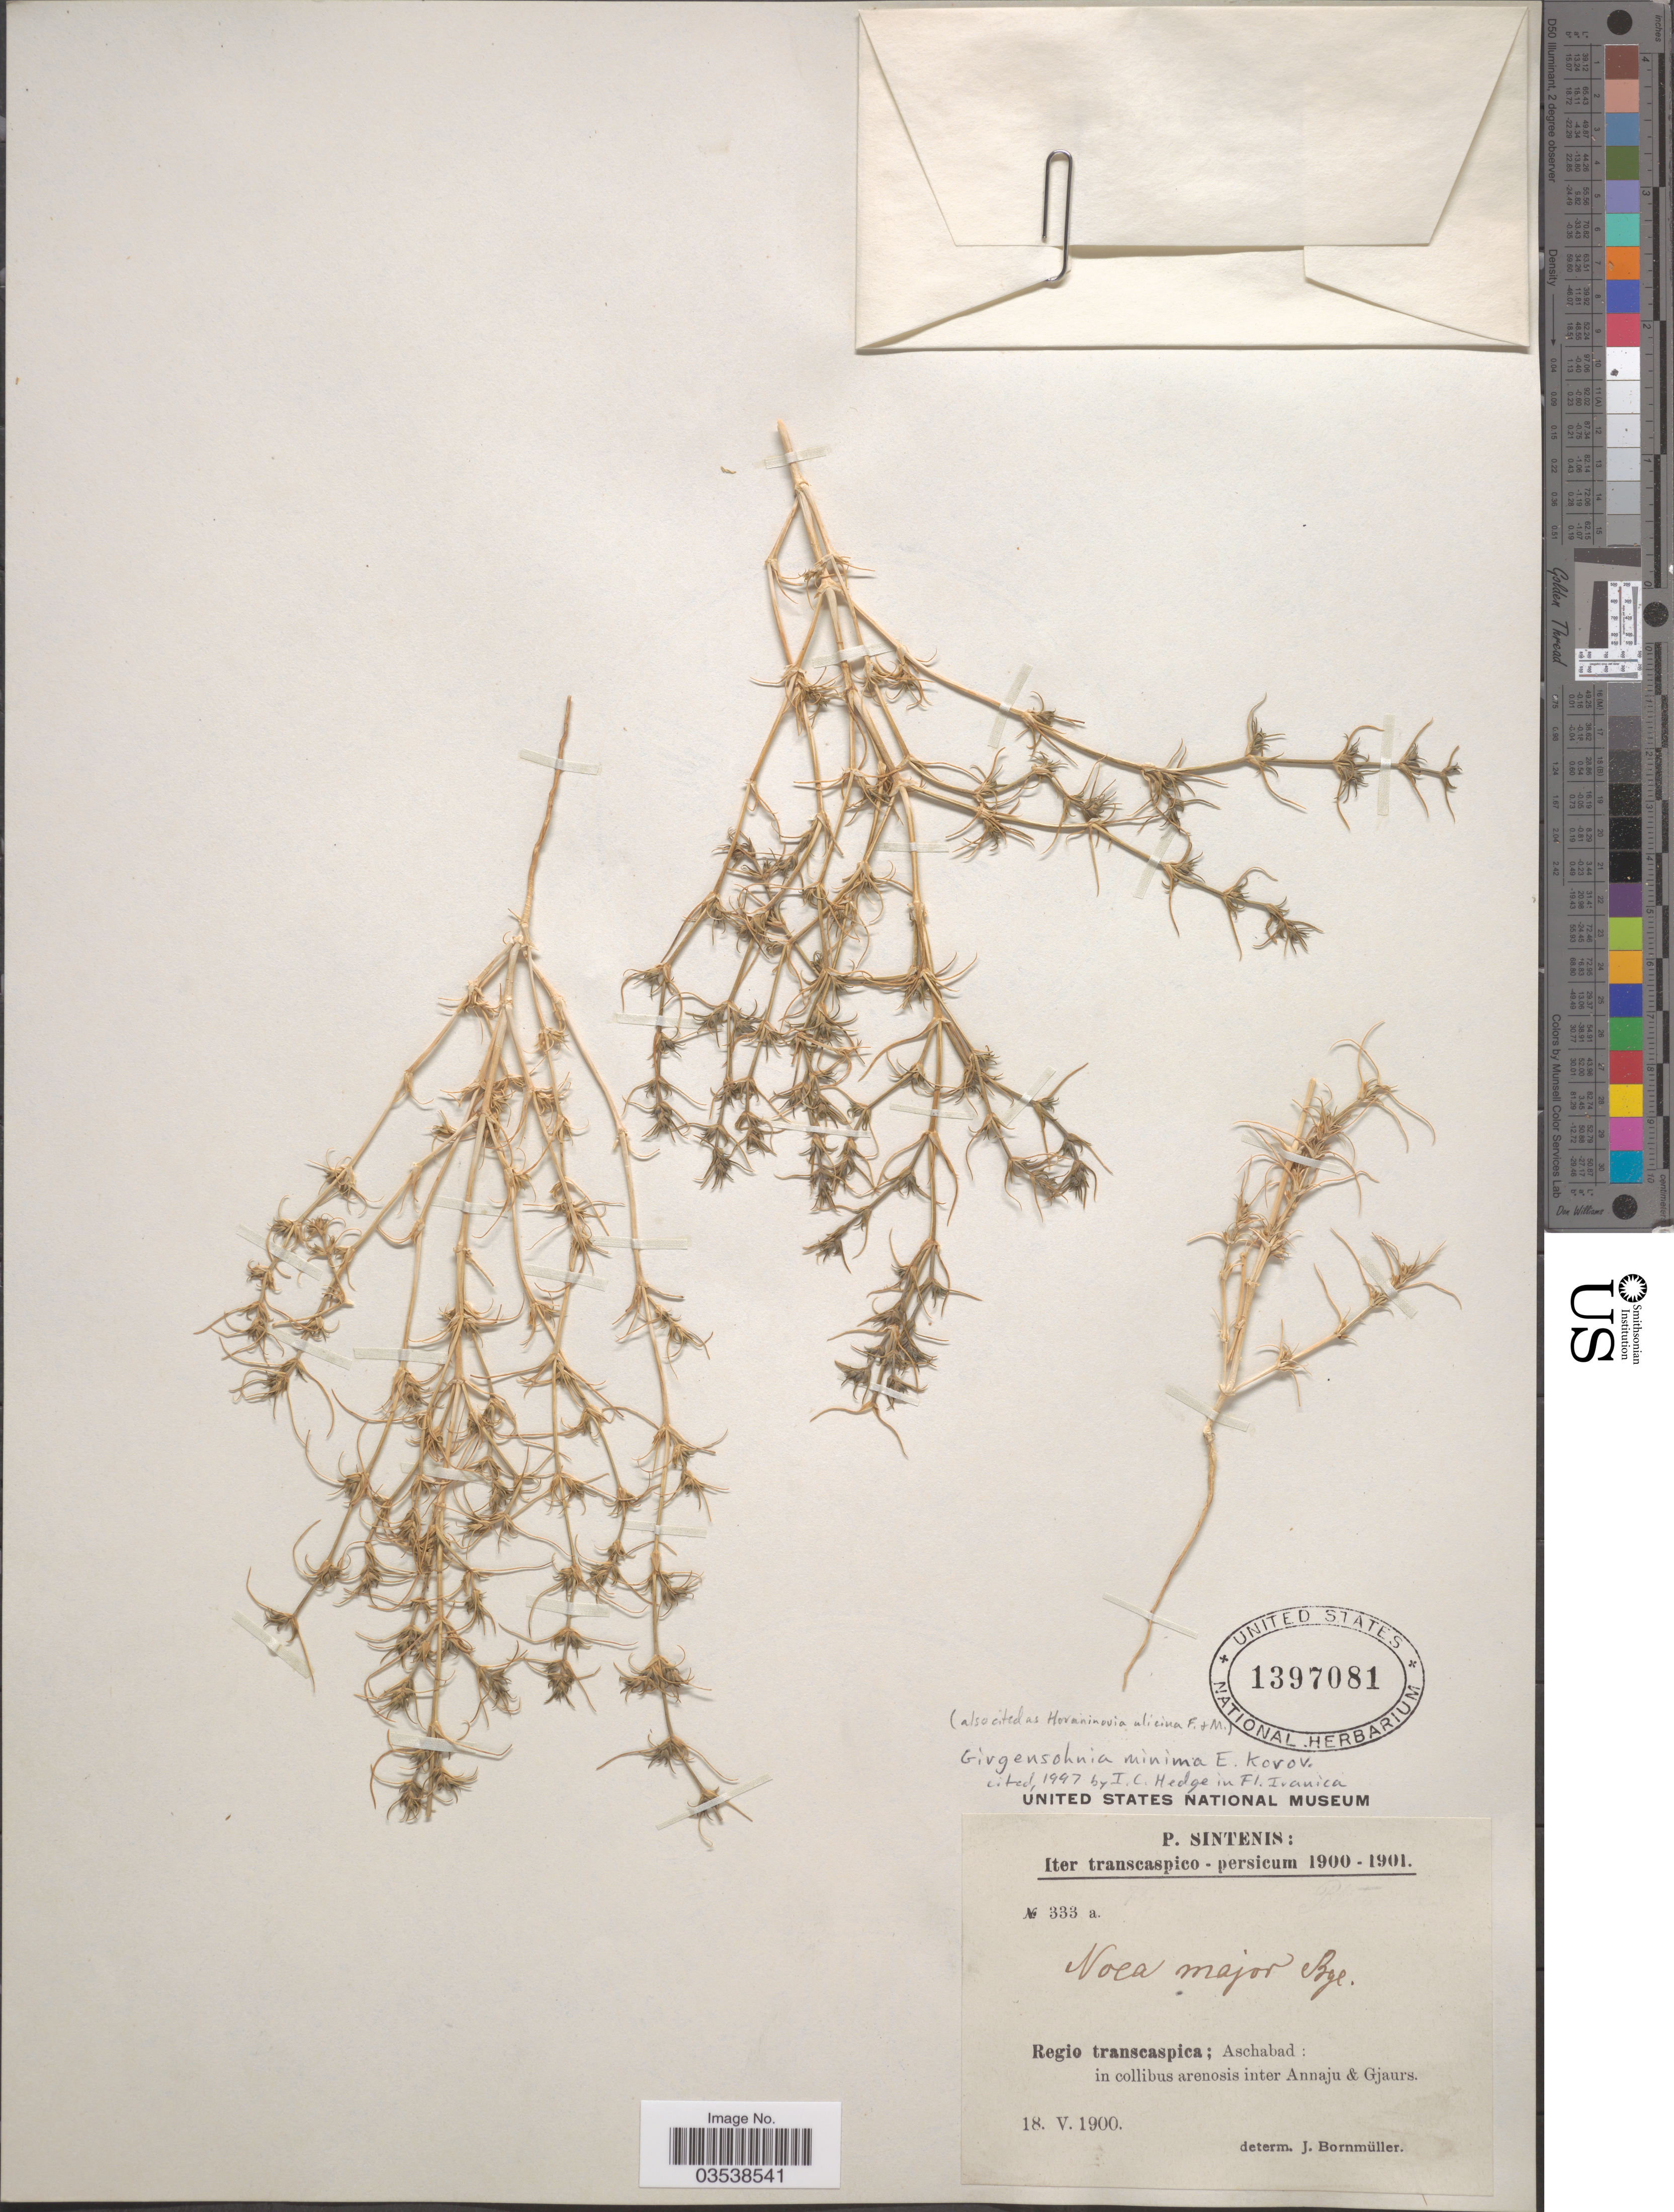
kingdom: Plantae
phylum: Tracheophyta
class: Magnoliopsida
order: Caryophyllales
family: Amaranthaceae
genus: Girgensohnia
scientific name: Girgensohnia minima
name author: Korovin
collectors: P. Sintenis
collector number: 333a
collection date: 1900-05-18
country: Turkmenistan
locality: Iter transcaspico - persicum. Regio transcaspica; Aschabad: in collibus arenosis inter Annaju & Gjaurs.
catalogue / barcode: US 1397081